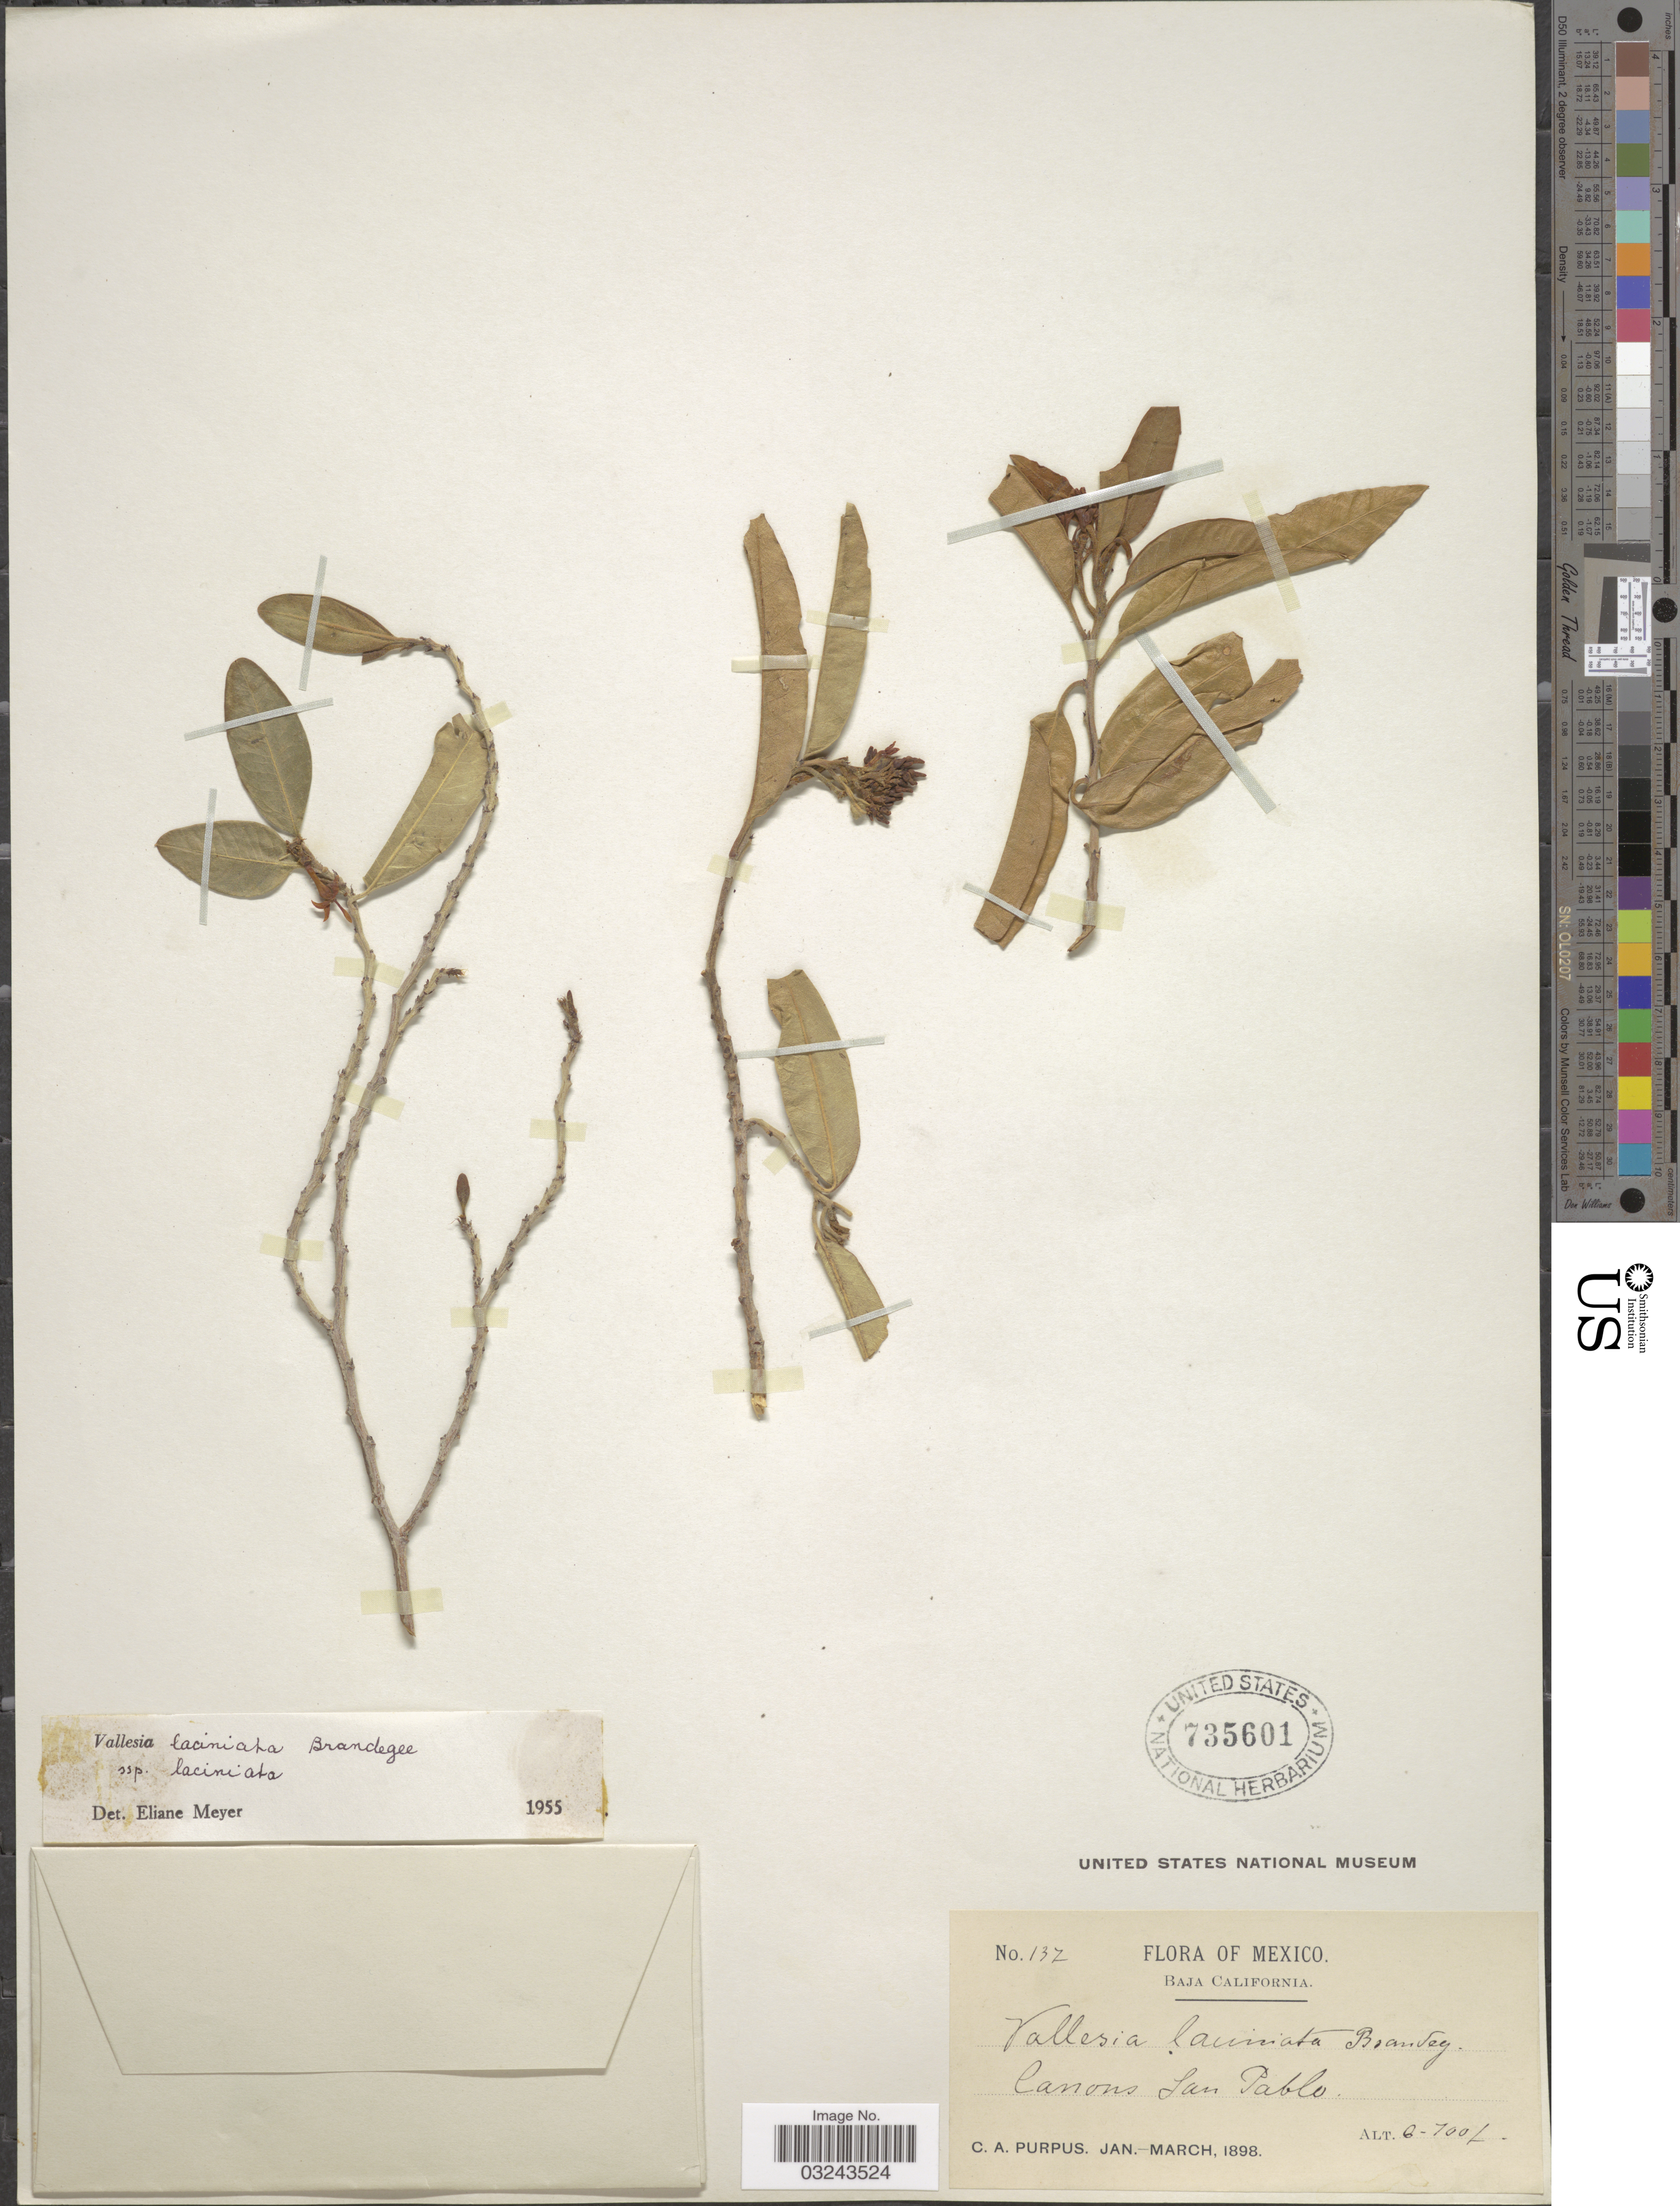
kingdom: Plantae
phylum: Tracheophyta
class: Magnoliopsida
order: Gentianales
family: Apocynaceae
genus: Vallesia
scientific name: Vallesia laciniata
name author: Brandegee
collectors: C. A. Purpus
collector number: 137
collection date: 1898-01/1898-03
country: Mexico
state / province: Baja California Sur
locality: Canons San Pablo.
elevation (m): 183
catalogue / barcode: US 735601